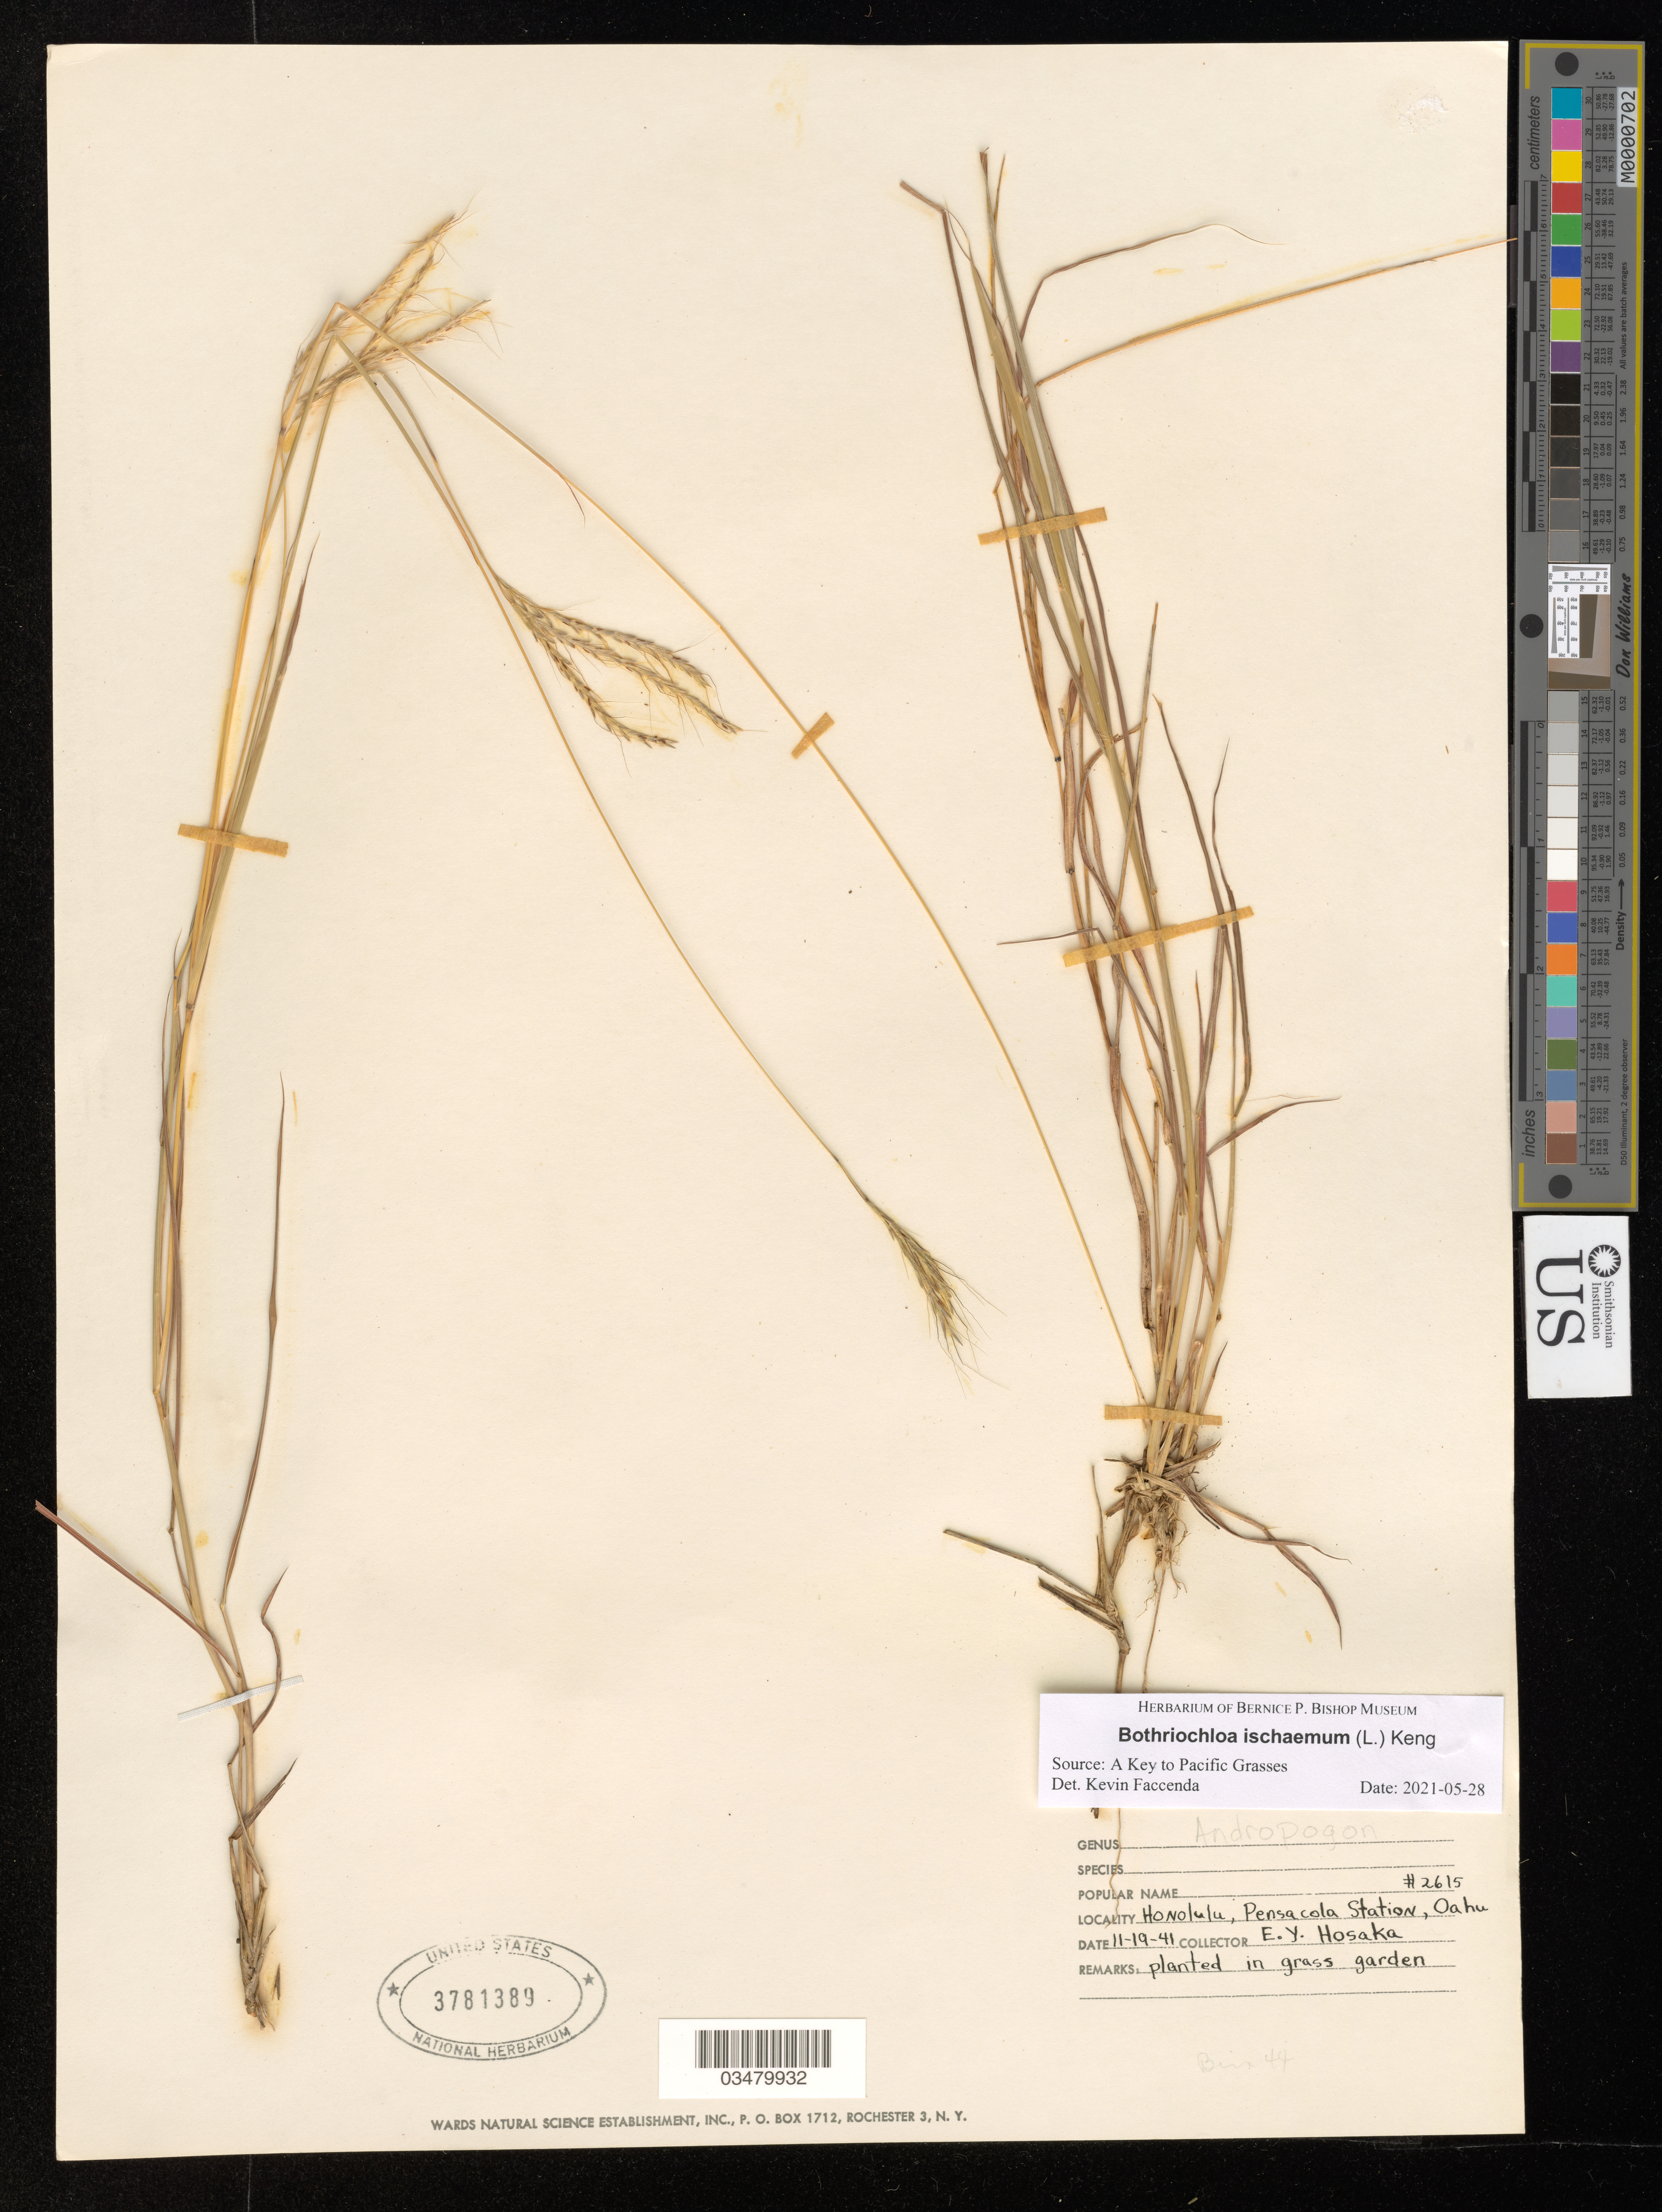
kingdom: Plantae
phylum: Tracheophyta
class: Liliopsida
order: Poales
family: Poaceae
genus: Bothriochloa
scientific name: Bothriochloa ischaemum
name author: (L.) Keng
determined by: Faccenda, K.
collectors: E. Y. Hosaka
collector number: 2615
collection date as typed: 19 Nov 1941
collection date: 1941-11-19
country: United States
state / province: Hawaii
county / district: Honolulu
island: Oahu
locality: Honolulu, Pensacola Station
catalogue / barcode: US 3781389